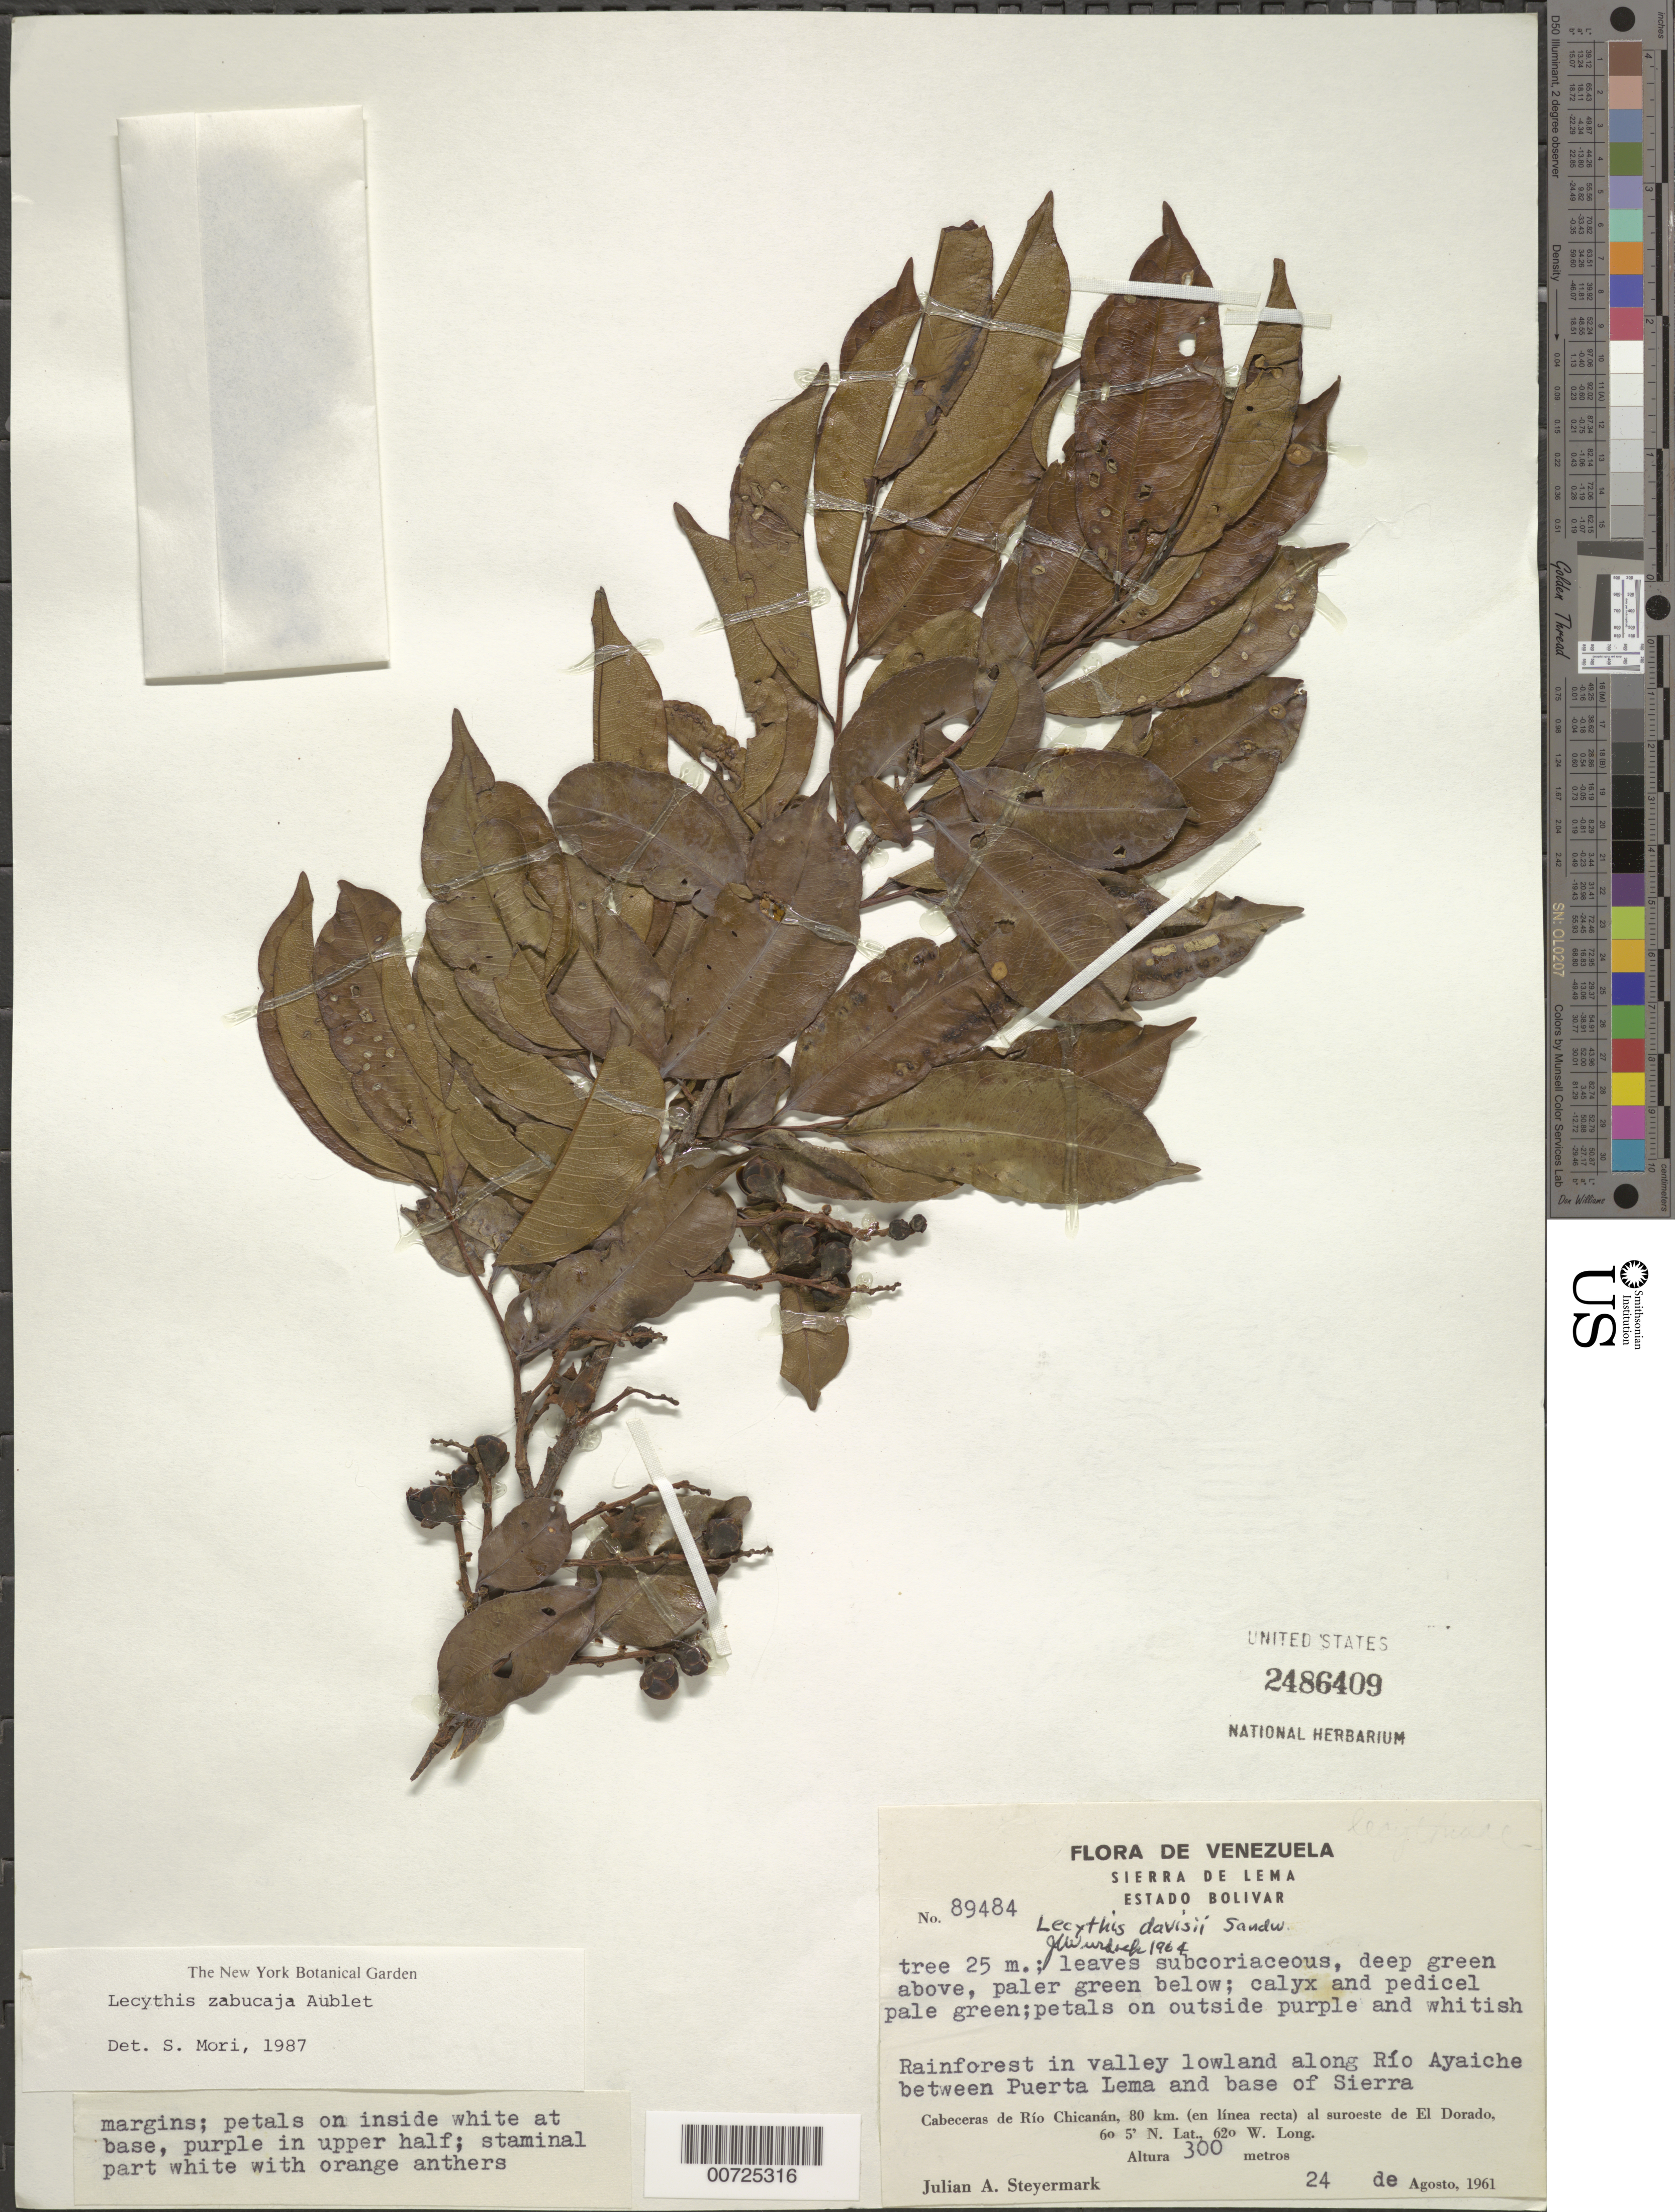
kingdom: Plantae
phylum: Tracheophyta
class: Magnoliopsida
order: Ericales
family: Lecythidaceae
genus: Lecythis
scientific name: Lecythis zabucajo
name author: Aubl.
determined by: Mori, Scott A.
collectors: J. Steyermark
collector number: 89484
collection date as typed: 24-Aug-61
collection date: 1961-08-24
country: Venezuela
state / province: Bolívar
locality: Sierra de Lema, Cabaceras de Río Chicanan, 80 km in straight line to SW of El Dorado, between Río Chicanan and Río Ayaiche, between Puerta Lema and base of Sierra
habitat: Rainforest in valley lowland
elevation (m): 300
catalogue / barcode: US 2486409